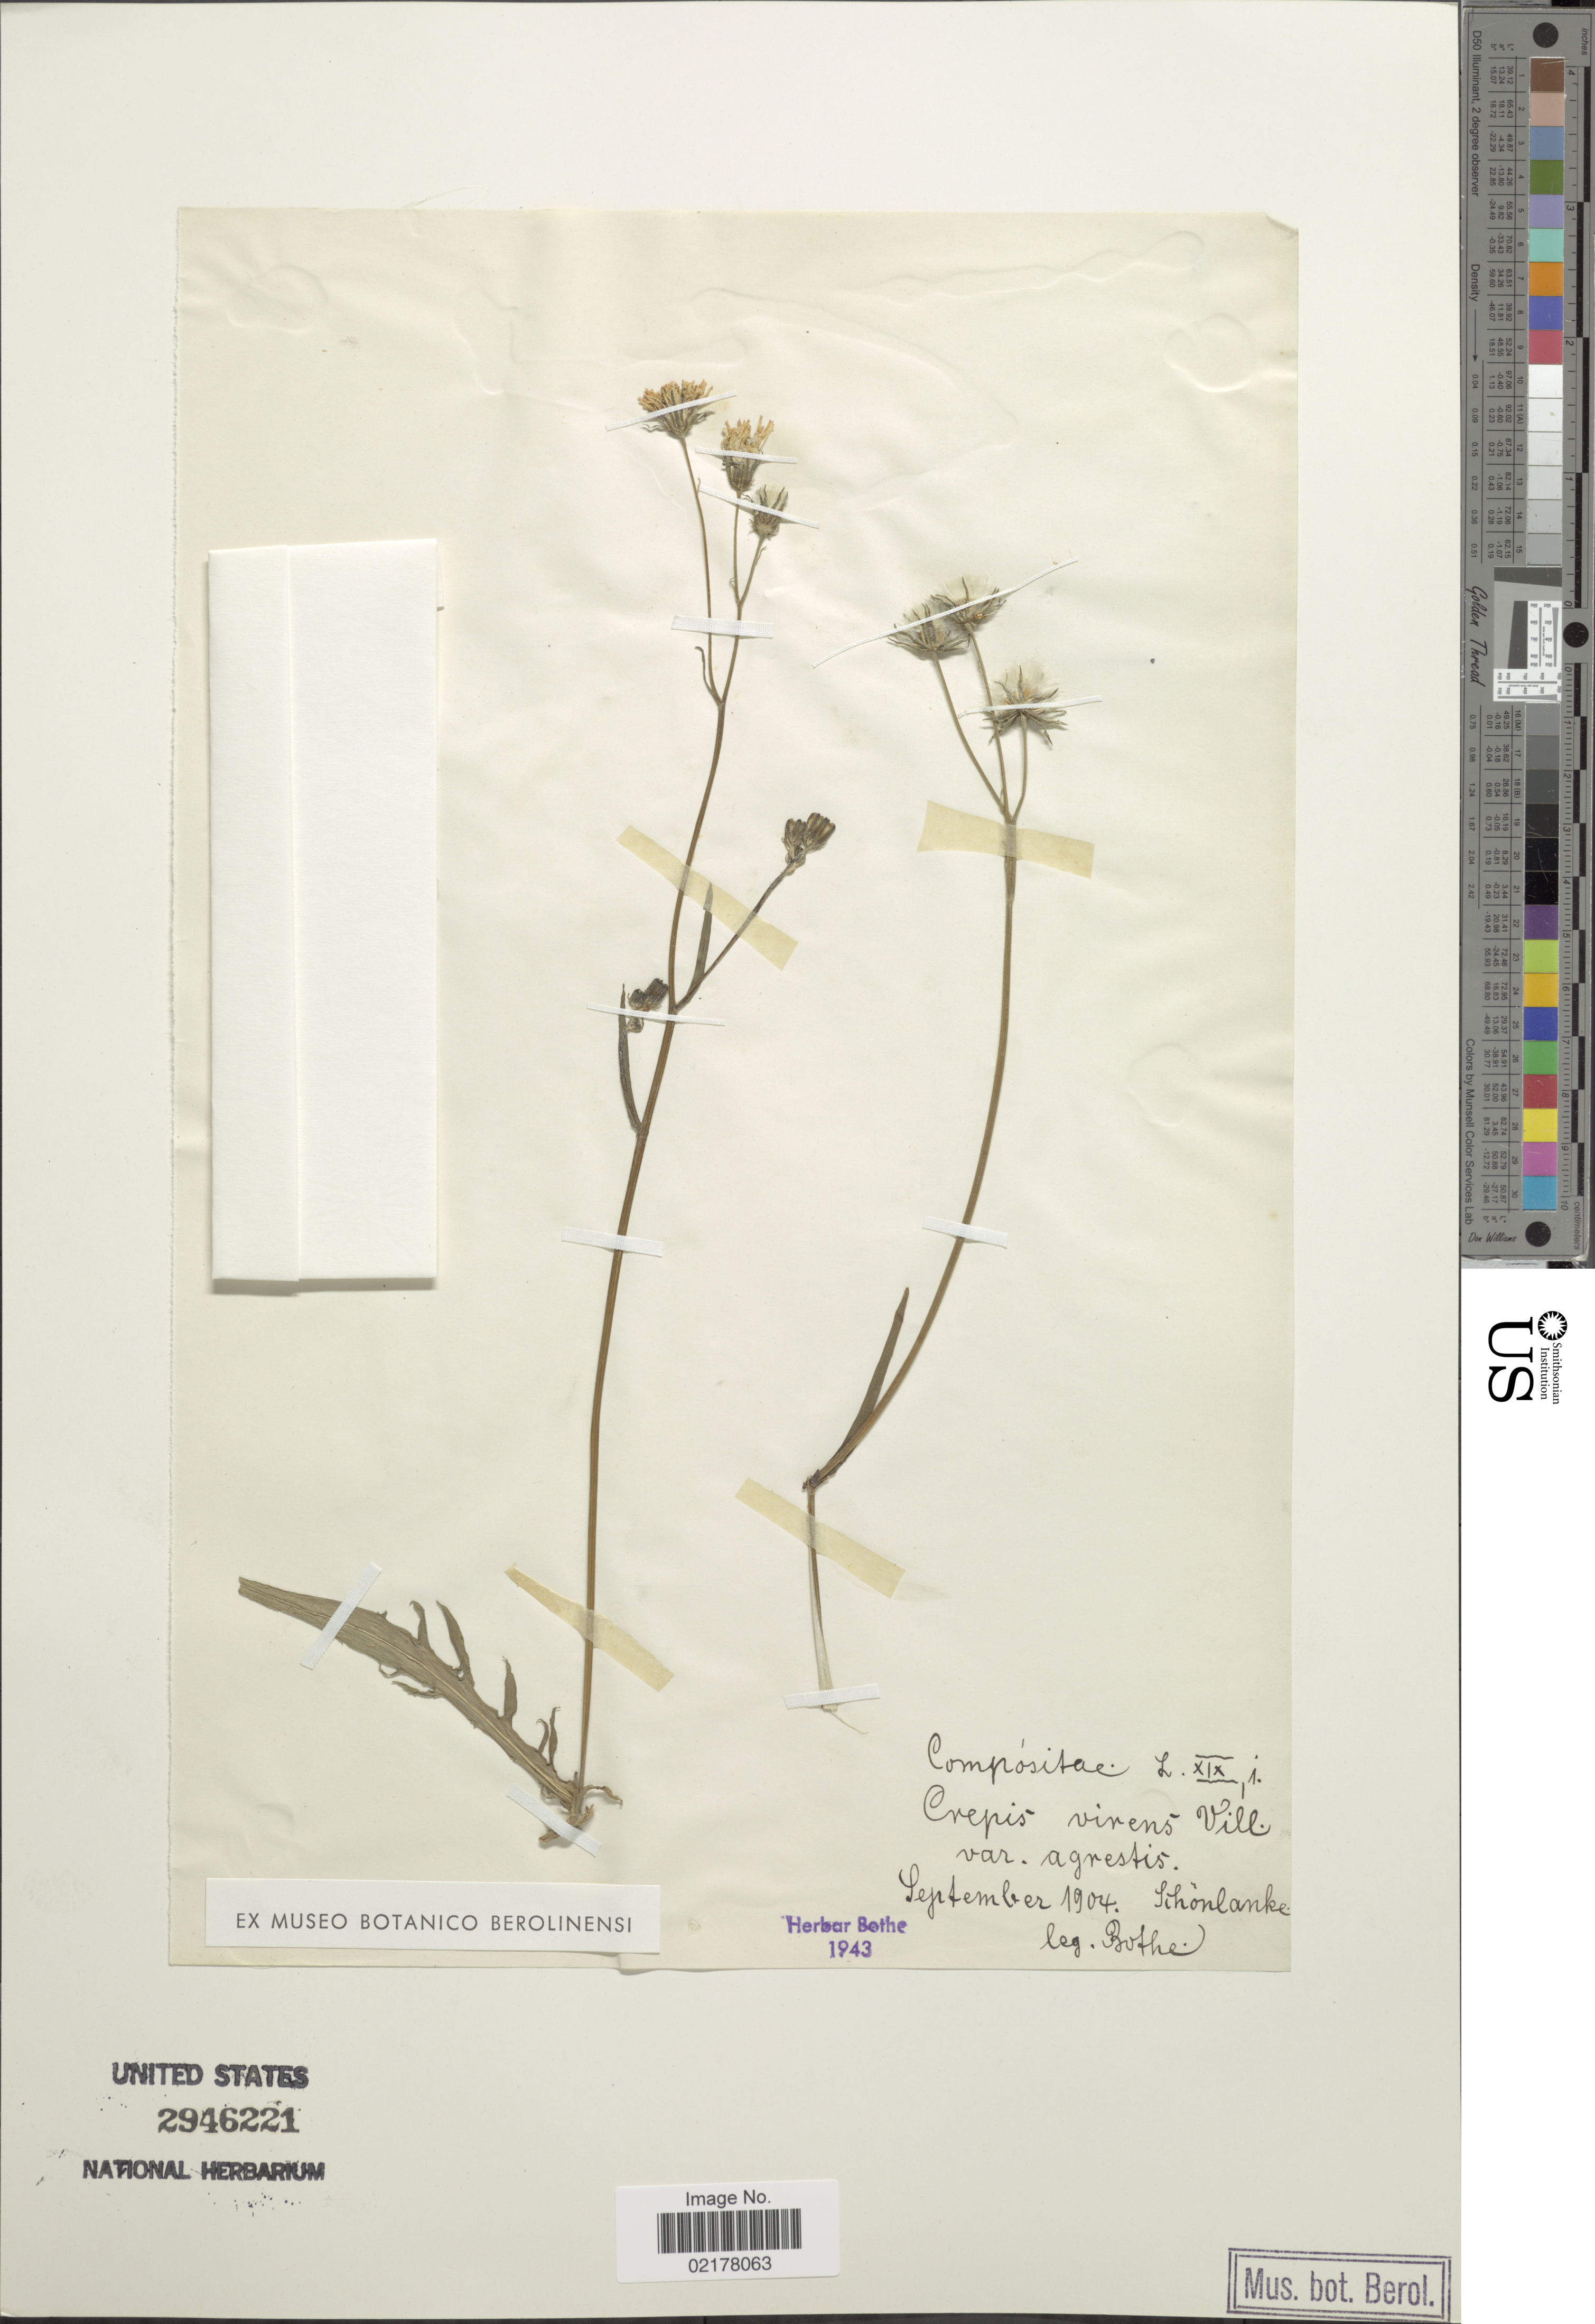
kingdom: Plantae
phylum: Tracheophyta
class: Magnoliopsida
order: Asterales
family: Asteraceae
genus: Crepis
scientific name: Crepis capillaris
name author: (L.) Wallr.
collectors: Rothe, --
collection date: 1904-09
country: Poland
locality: Schönlanke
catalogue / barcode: US 2946221